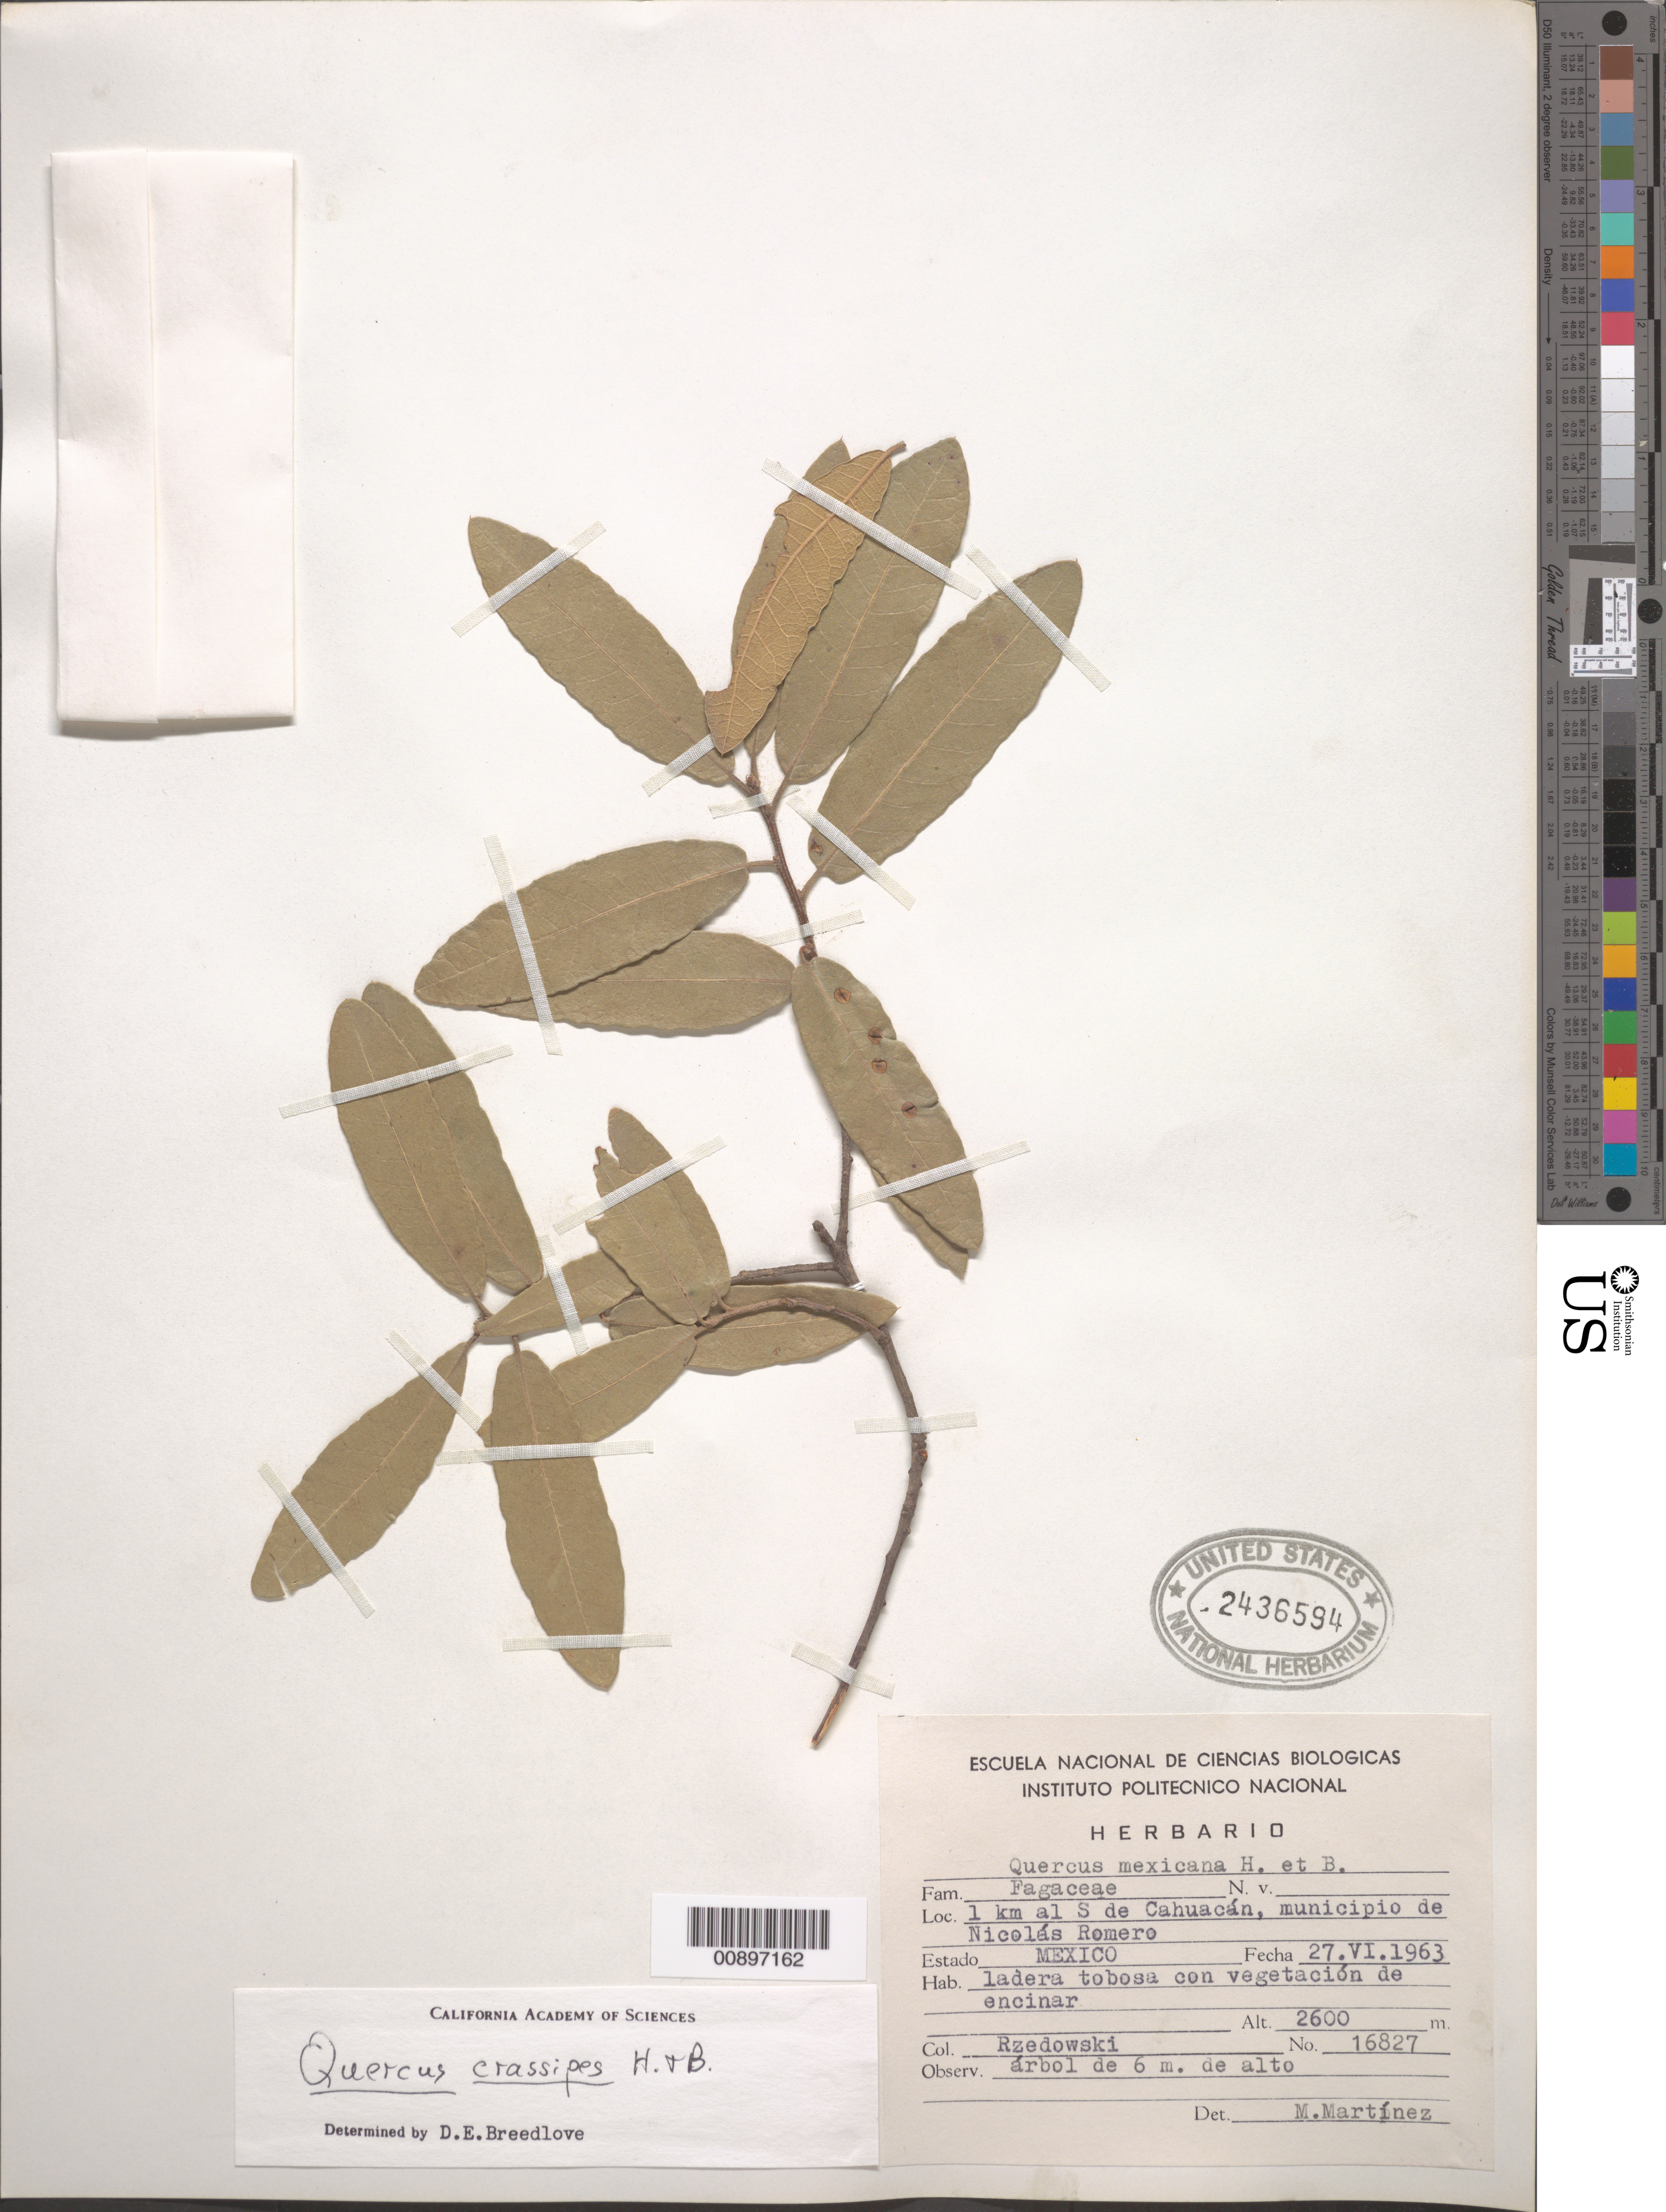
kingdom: Plantae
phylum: Tracheophyta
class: Magnoliopsida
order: Fagales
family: Fagaceae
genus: Quercus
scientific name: Quercus crassipes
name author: Humb. & Bonpl.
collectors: J. Rzedowski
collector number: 16827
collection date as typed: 27 Jun 1963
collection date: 1963-06-27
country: Mexico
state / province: México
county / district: Nicolás Romero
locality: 1 km. al S de Cahuacán, municipio de Nicolás Romero, Estado de México.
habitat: Ladera tobosa con vegetación de encinar.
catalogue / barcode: US 2436594